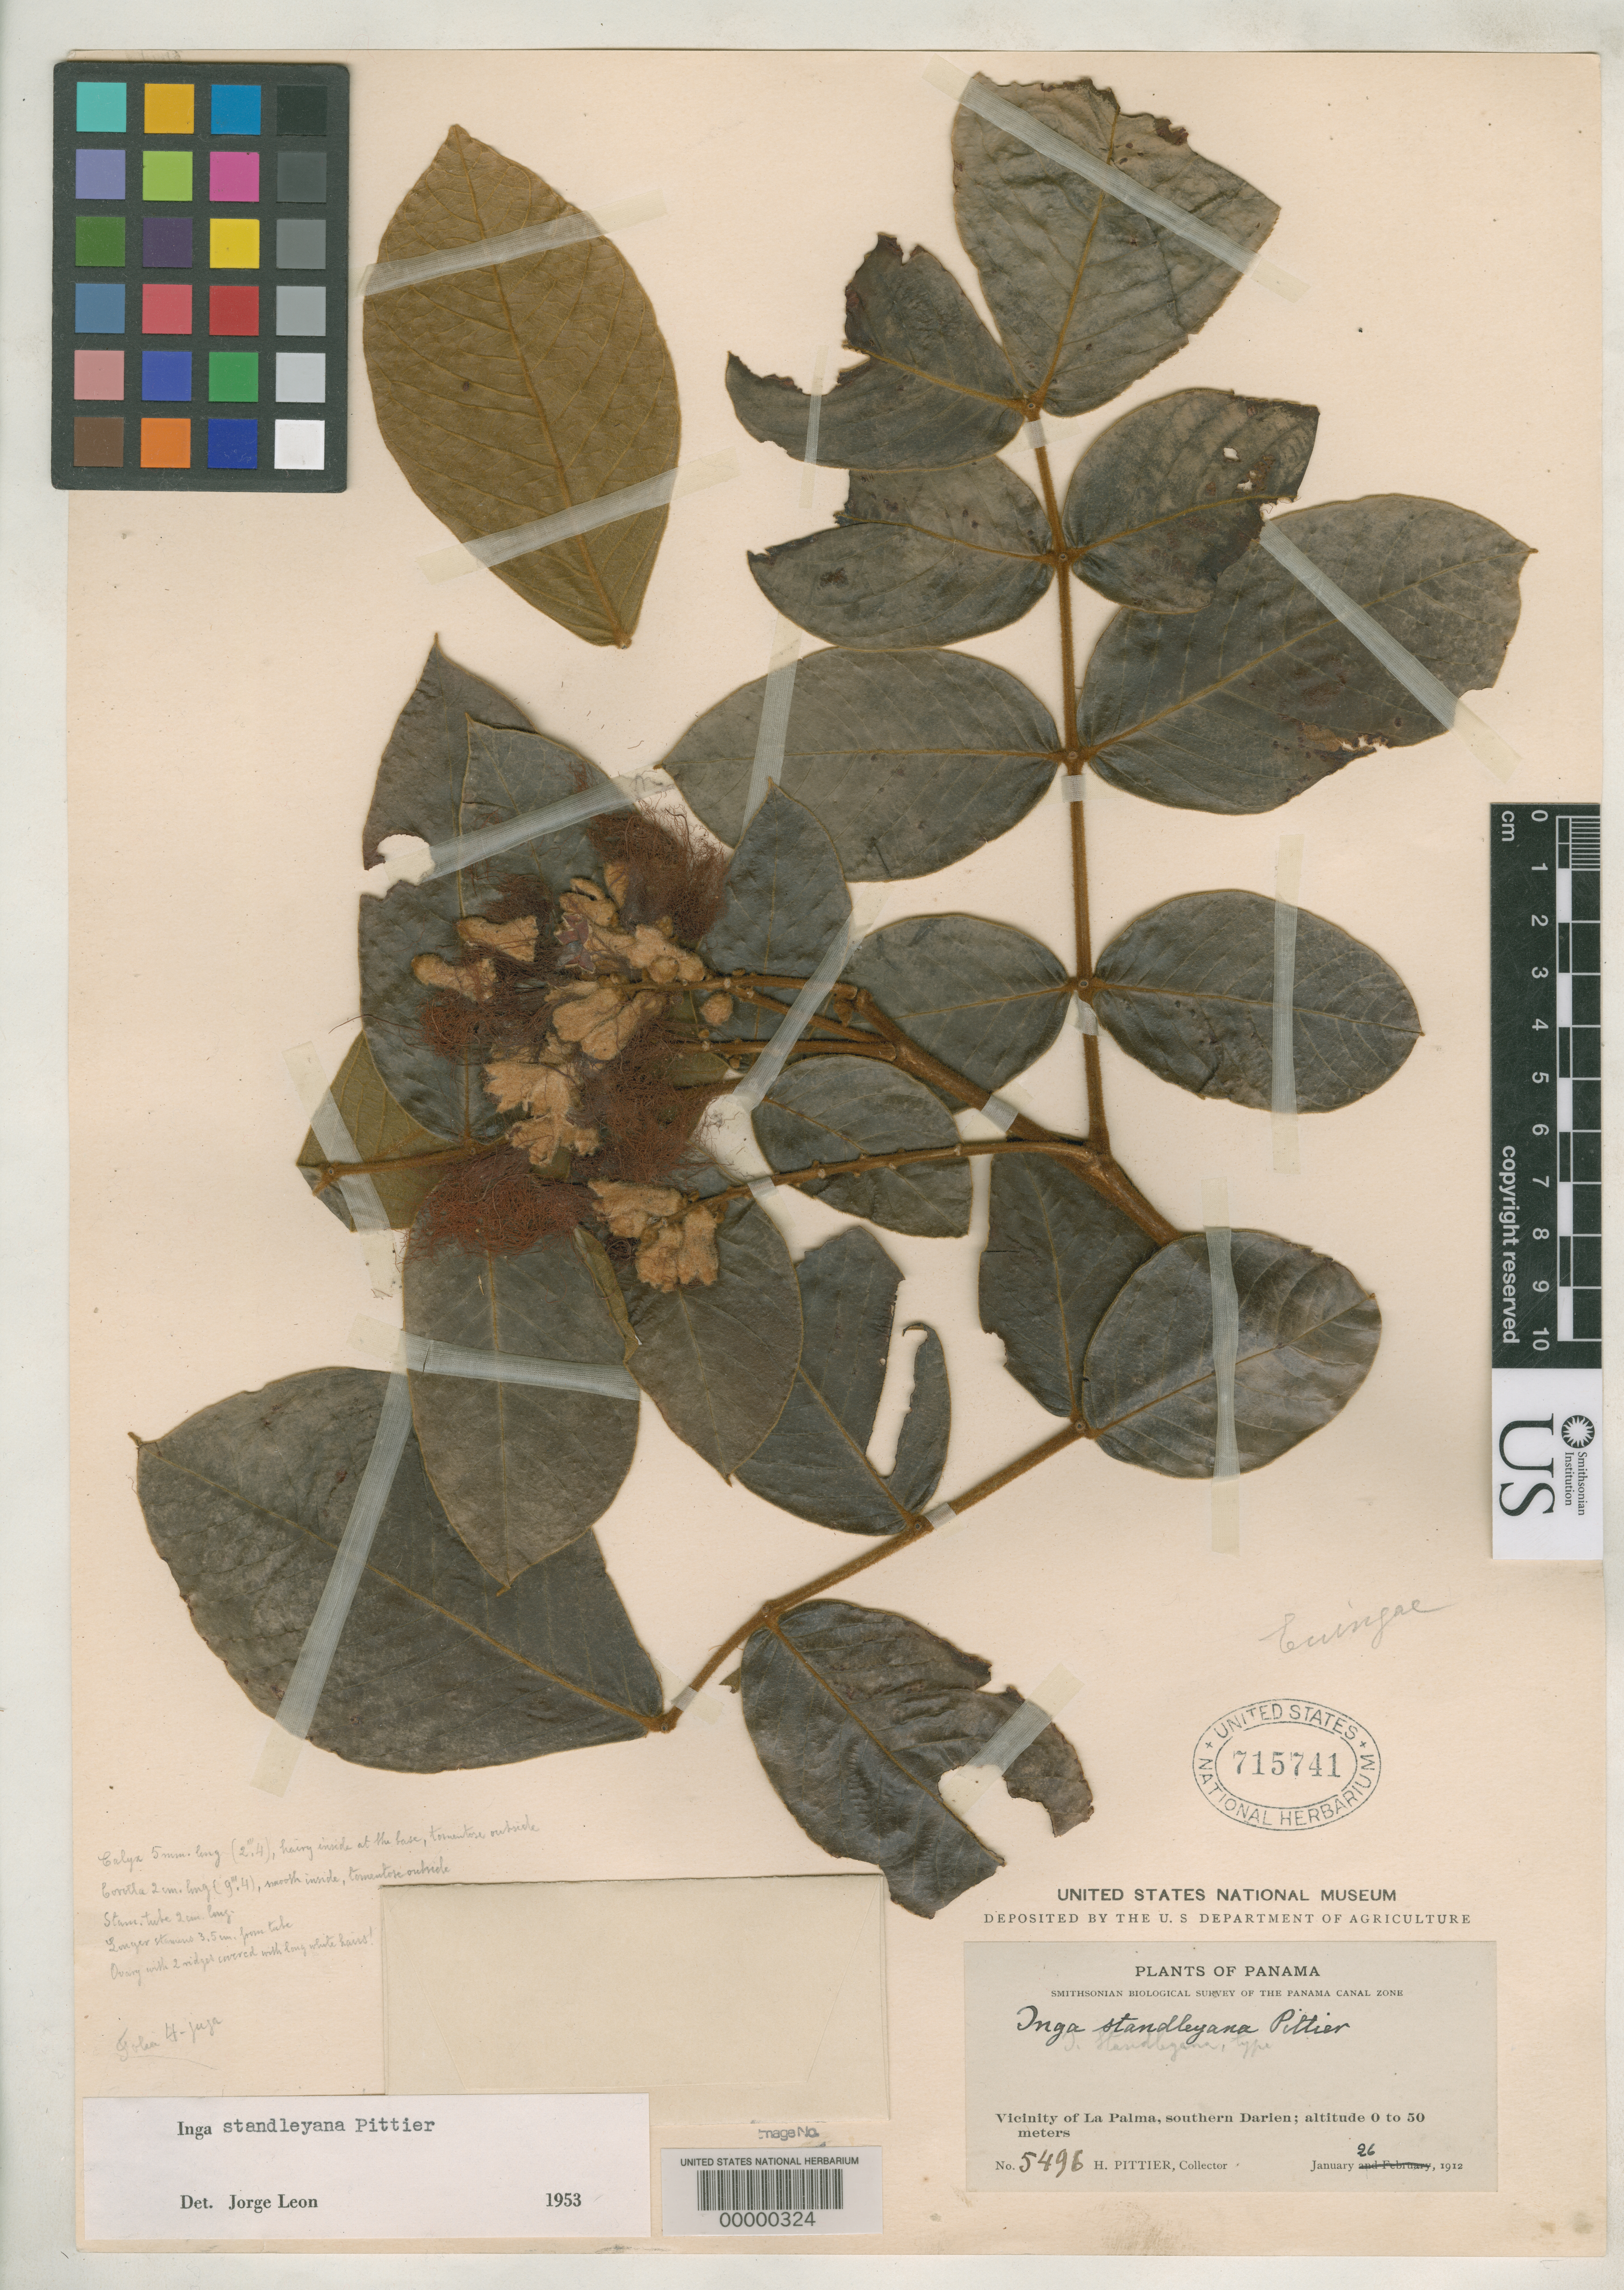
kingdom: Plantae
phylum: Tracheophyta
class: Magnoliopsida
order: Fabales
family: Fabaceae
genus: Inga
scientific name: Inga standleyana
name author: Pittier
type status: Isotype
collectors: H. F. Pittier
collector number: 5496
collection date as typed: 26 Jan 1912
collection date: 1912-01-26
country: Panama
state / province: Darién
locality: Vicinity of La Palma.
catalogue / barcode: US 715741